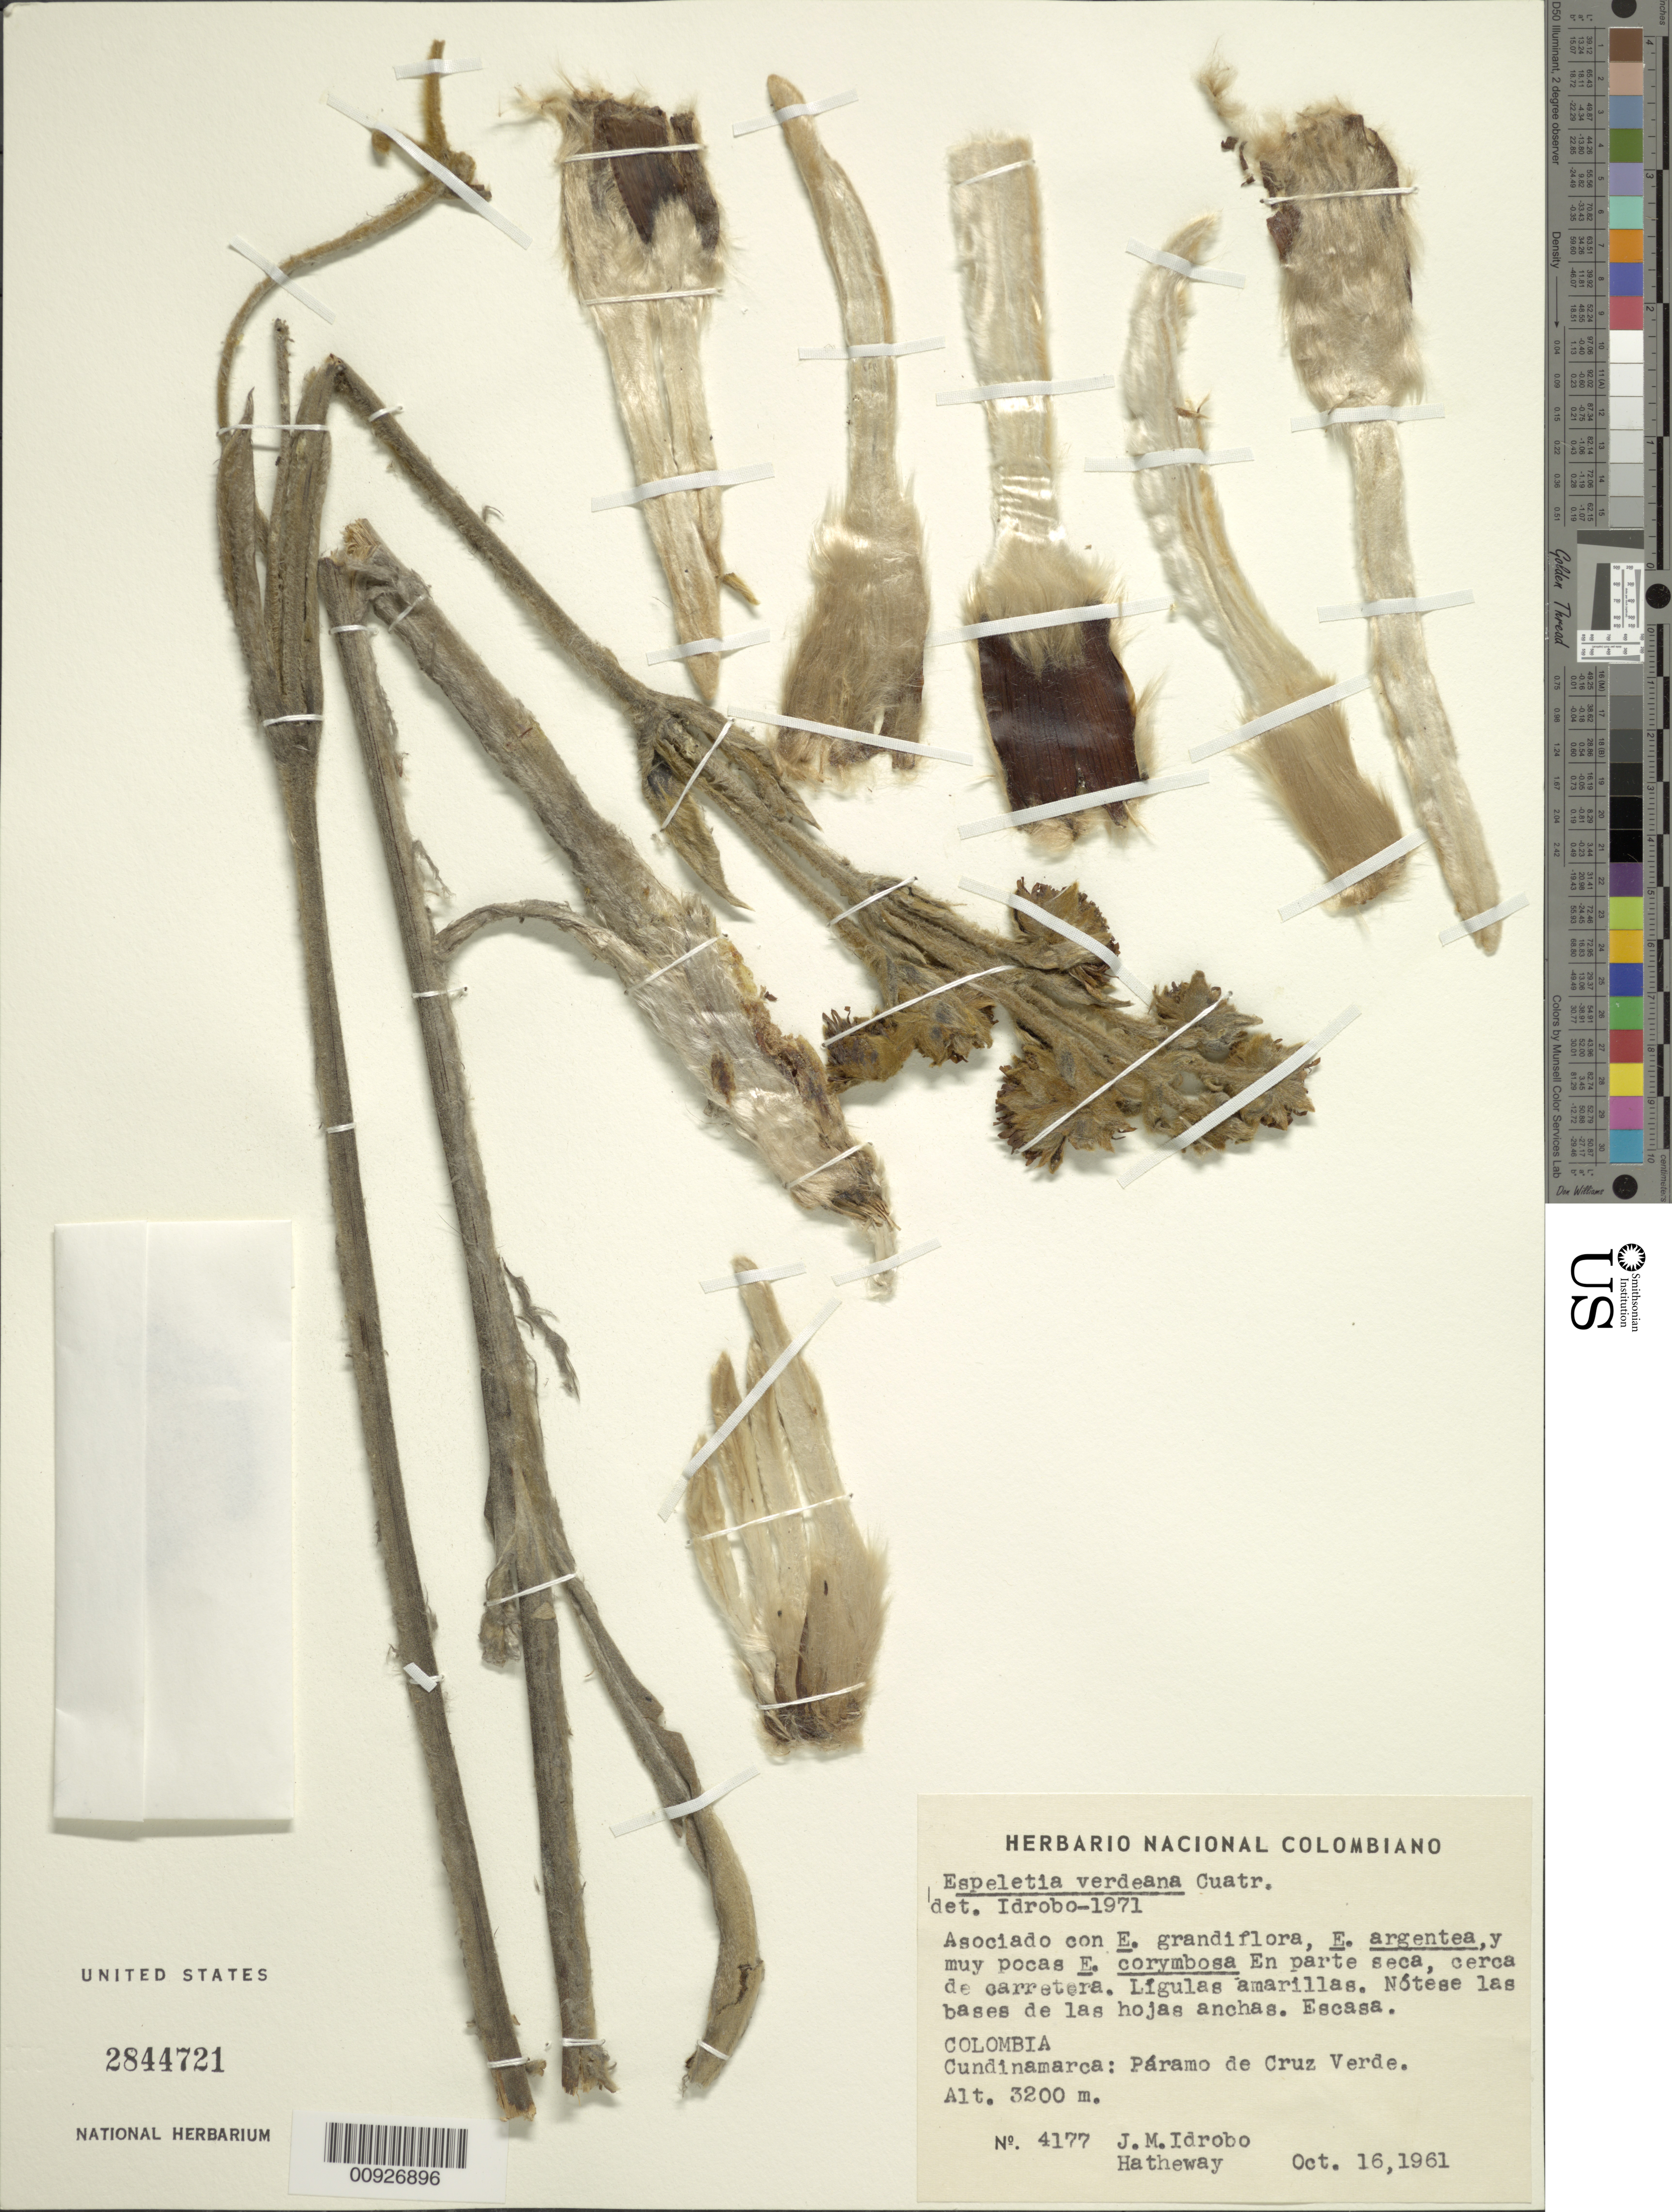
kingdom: Plantae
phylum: Tracheophyta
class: Magnoliopsida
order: Asterales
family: Asteraceae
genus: Espeletia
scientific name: Espeletia x verdeana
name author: Cuatrec.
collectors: J. M. Idrobo & -- Hotheway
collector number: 4177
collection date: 1961-10-16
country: Colombia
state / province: Cundinamarca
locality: P. de Cruz Verde.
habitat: Asociado con E. grandiflora, E. argentea, y muy pocas E. corymbosa. En parte seca, cerca de carretera.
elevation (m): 3200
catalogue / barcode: US 2844721